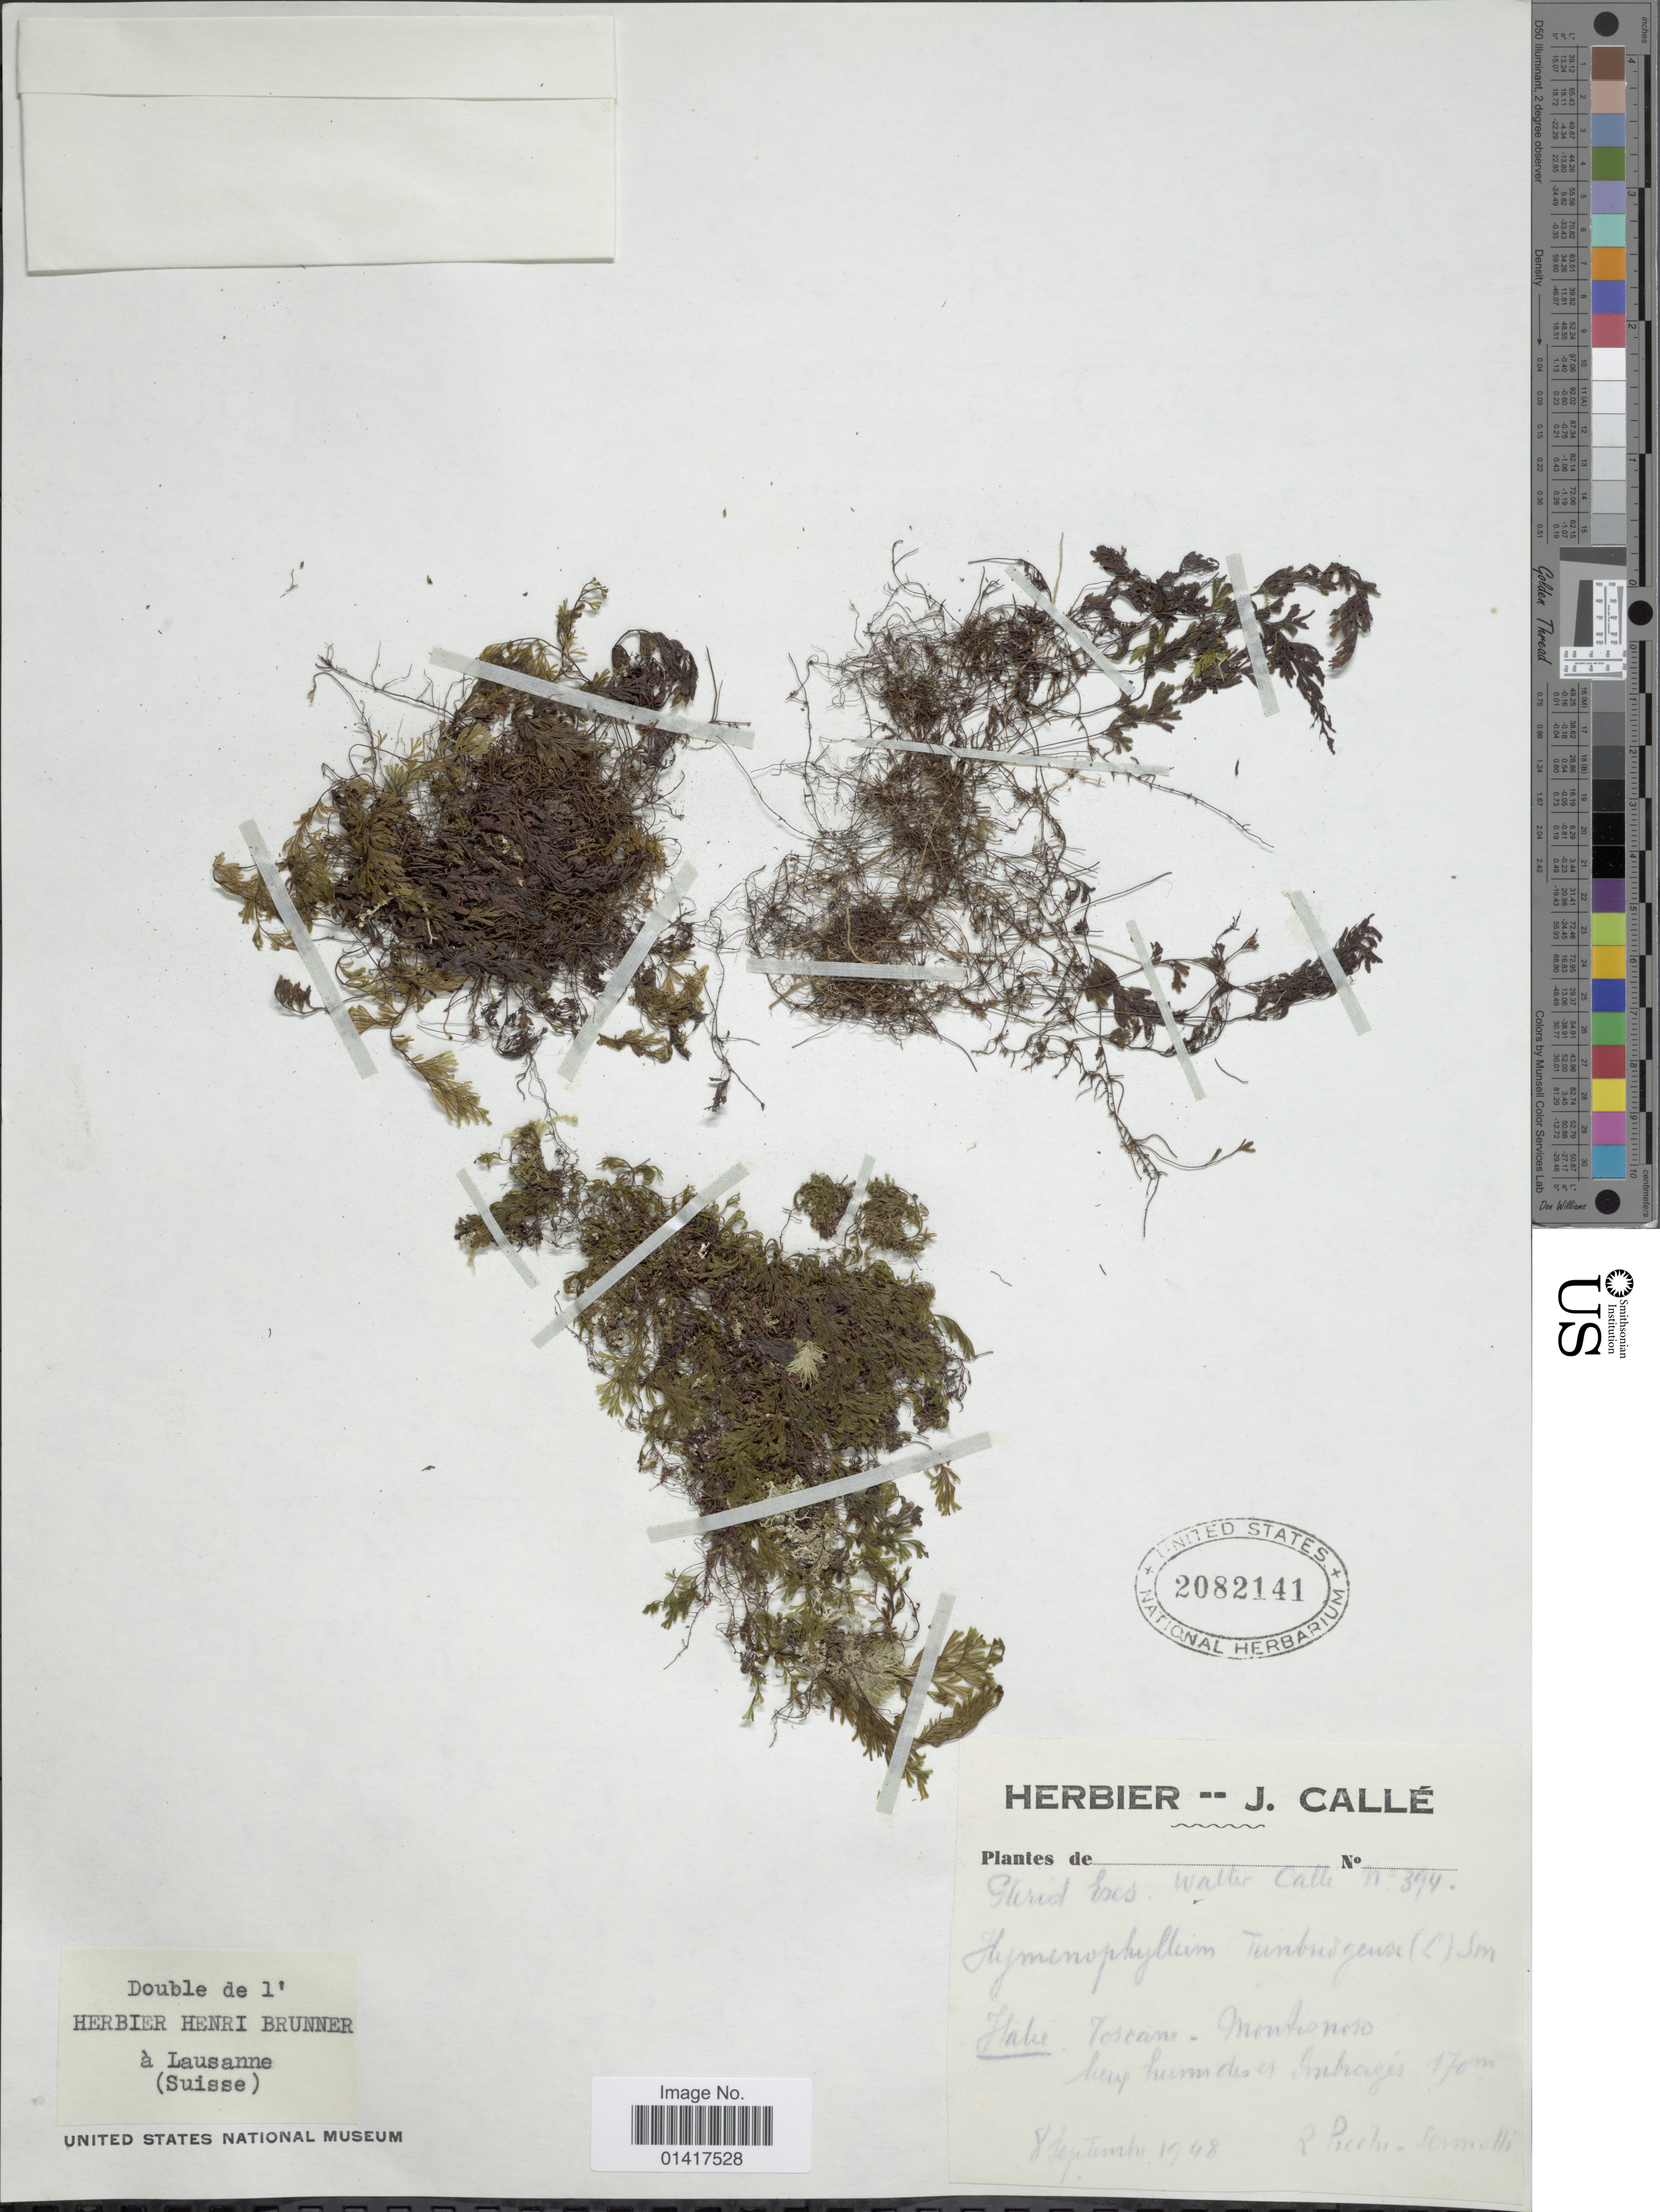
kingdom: Plantae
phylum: Tracheophyta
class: Polypodiopsida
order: Hymenophyllales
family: Hymenophyllaceae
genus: Hymenophyllum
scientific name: Hymenophyllum tunbrigense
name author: (L.) Small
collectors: ex herb. J. Callé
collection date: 1948-09-08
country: Italy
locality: Tescane, Monotenero. muy humido u anbasj [interpreted]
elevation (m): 170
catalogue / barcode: US 2082141